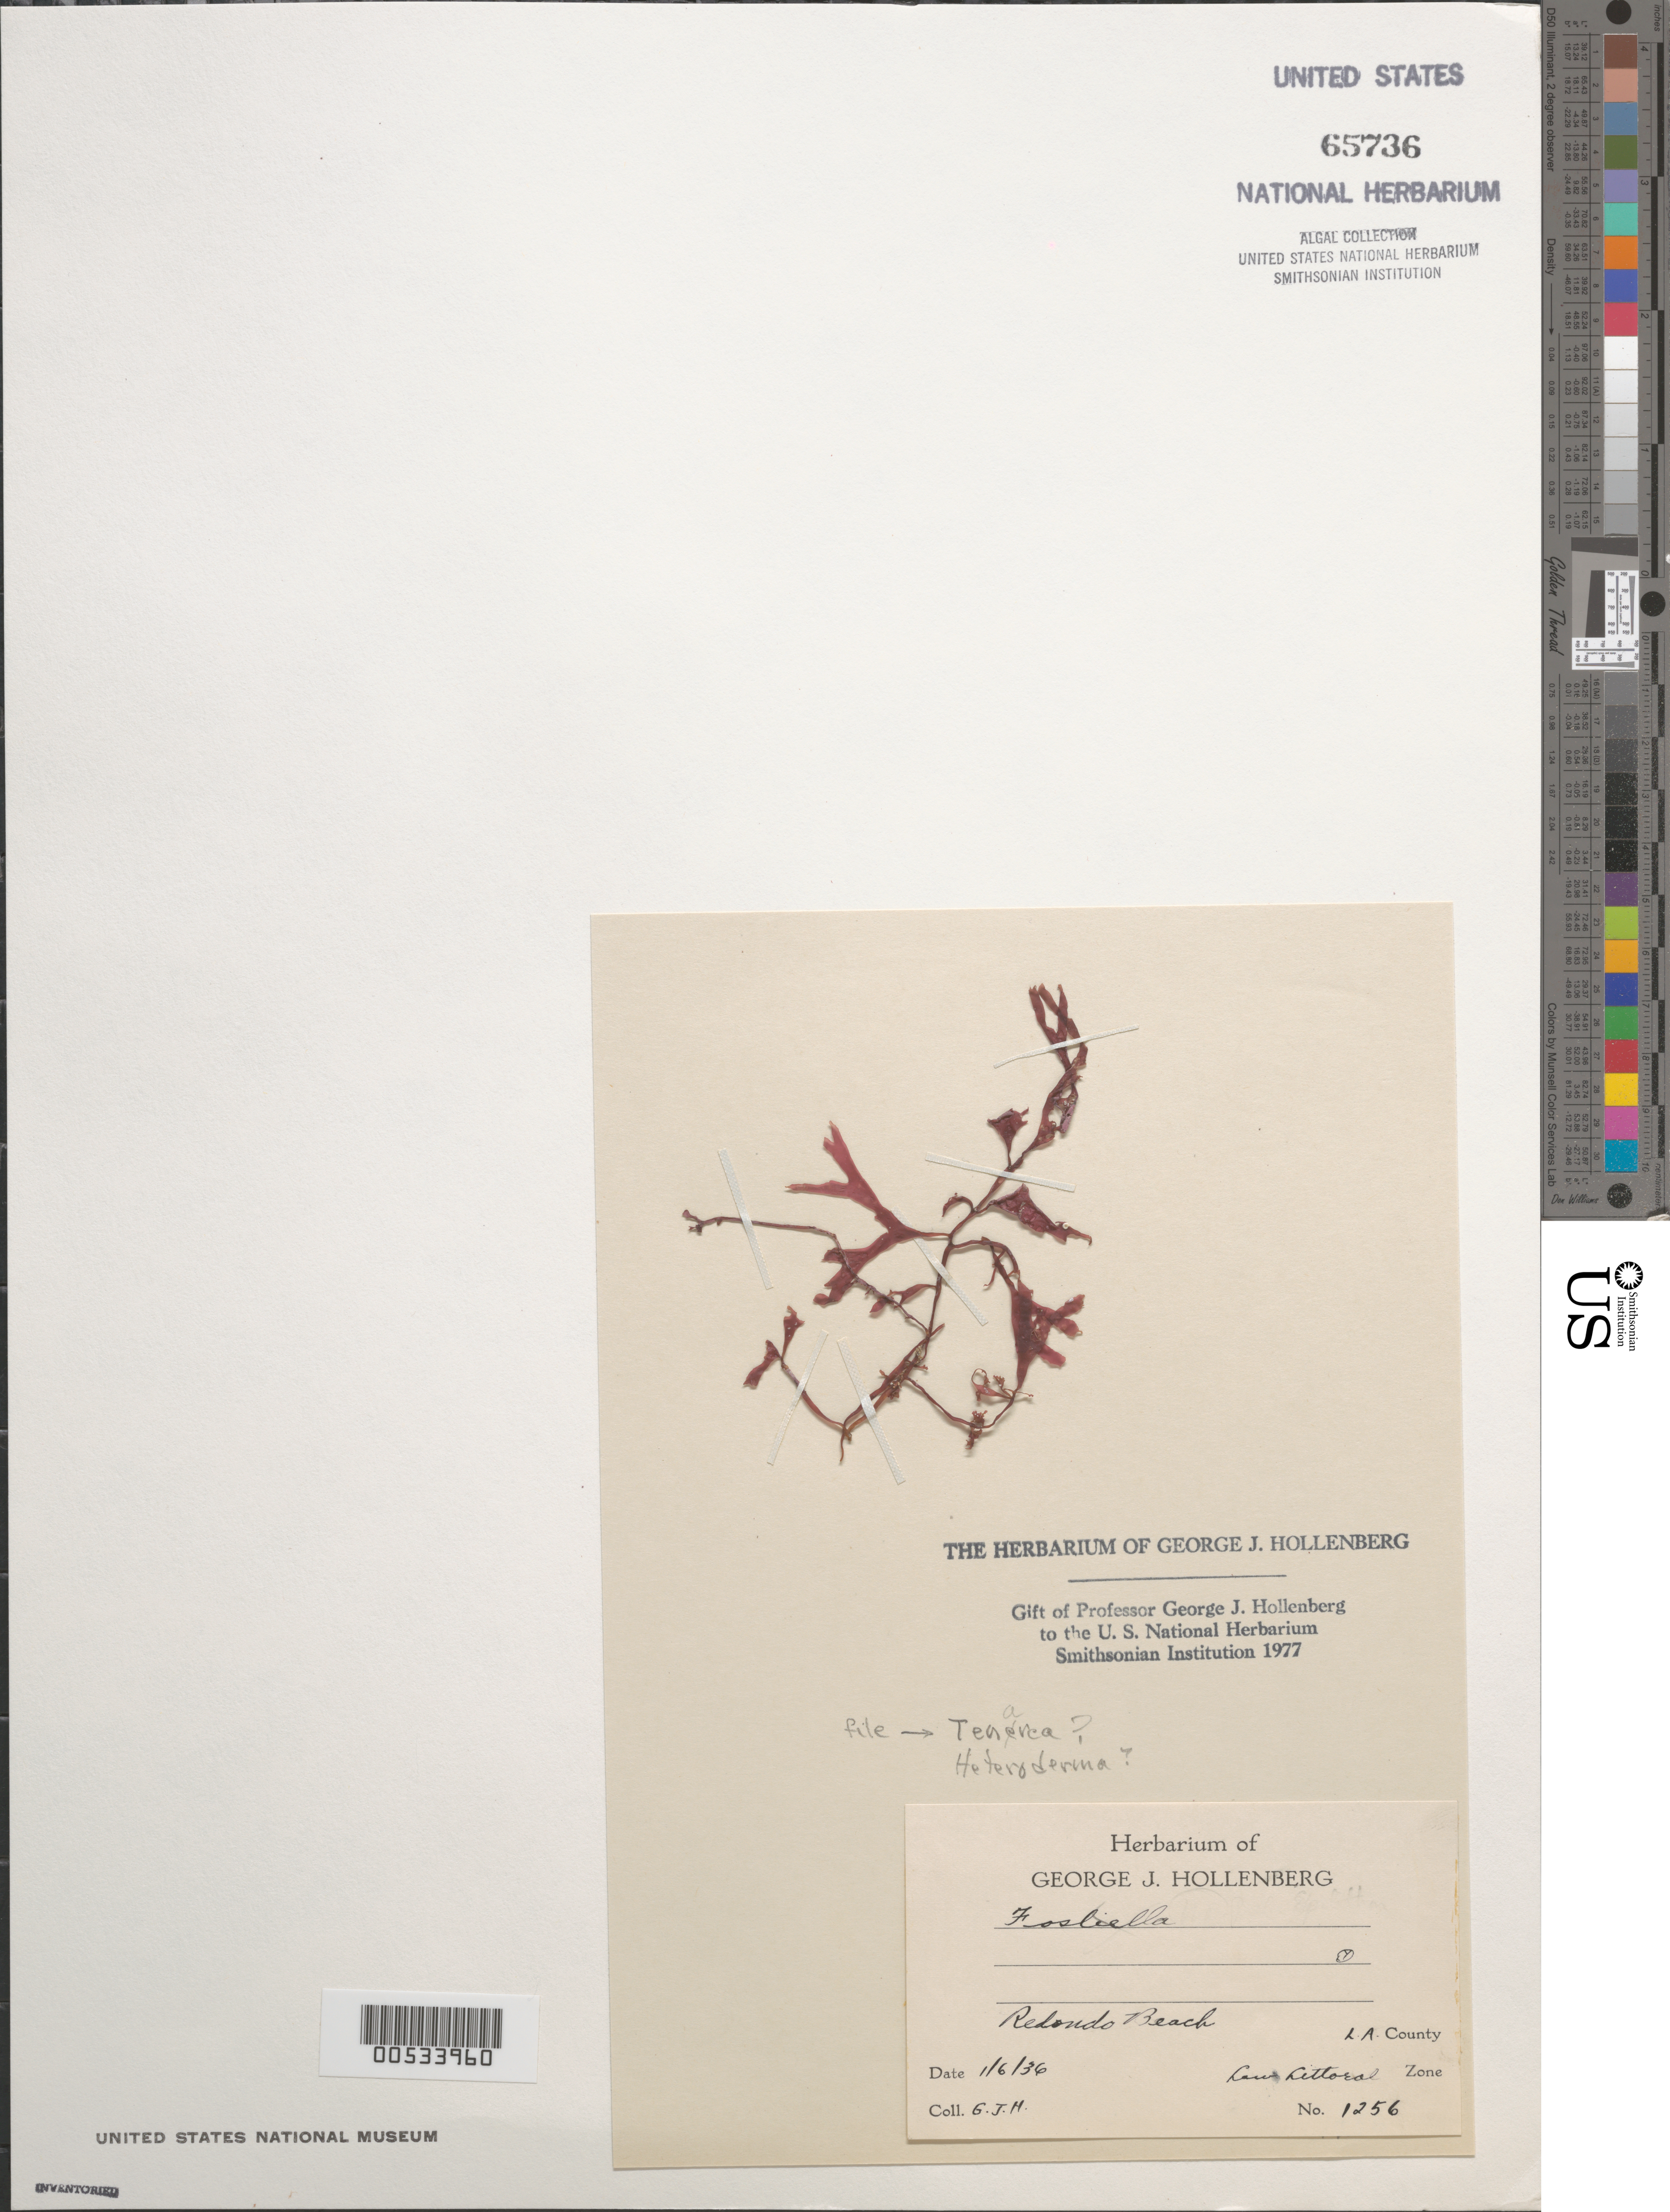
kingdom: Plantae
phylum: Rhodophyta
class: Florideophyceae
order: Corallinales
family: Lithophyllaceae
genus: Tenarea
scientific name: Tenarea sp.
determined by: Hollenberg, George J.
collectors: G. Hollenberg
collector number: GJH 1256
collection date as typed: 06 Jan 1936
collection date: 1936-01-06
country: United States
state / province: California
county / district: Los Angeles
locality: Redondo Beach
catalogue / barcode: US 65736